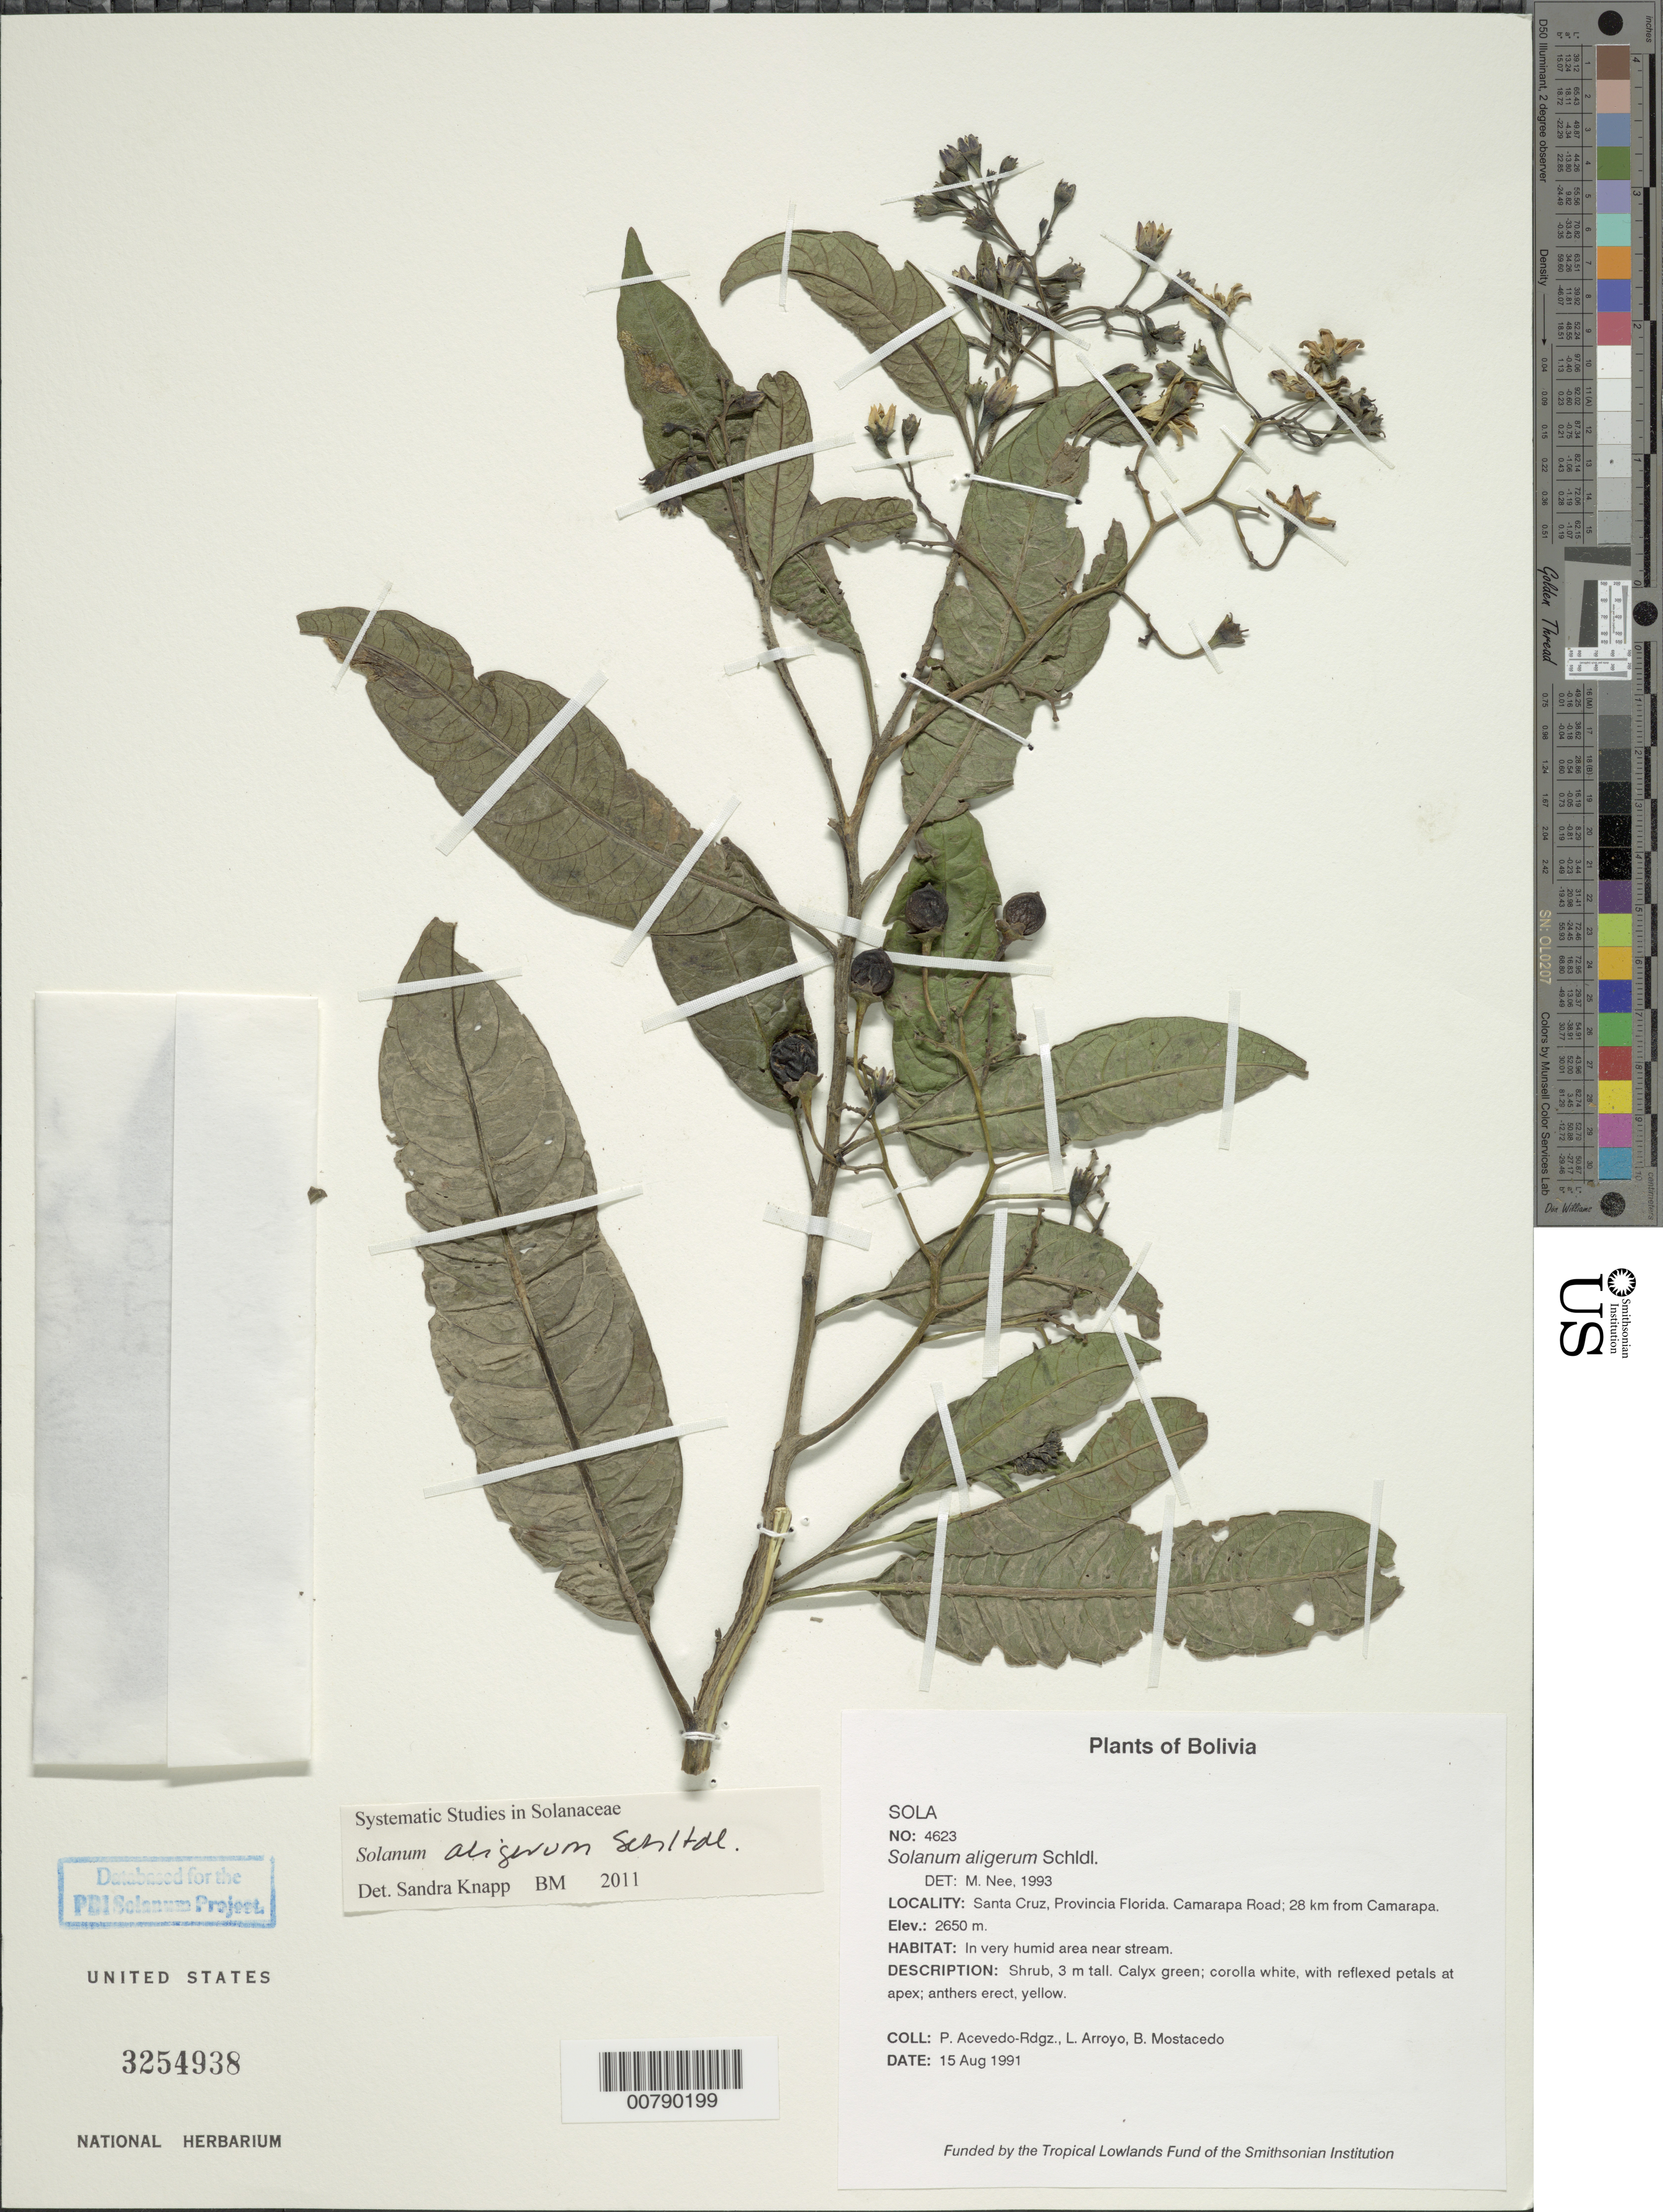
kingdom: Plantae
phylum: Tracheophyta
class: Magnoliopsida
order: Solanales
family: Solanaceae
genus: Solanum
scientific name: Solanum aligerum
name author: Schltdl.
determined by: Knapp, S. D.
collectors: P. Acevedo-Rodr., L. Arroyo & B. Mostacedo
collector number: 4623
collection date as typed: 15 Aug 1991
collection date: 1991-08-15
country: Bolivia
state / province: Santa Cruz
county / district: Florida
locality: Camarapa Road; 28 km from Camarapa.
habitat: in very humid area near stream.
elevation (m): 2650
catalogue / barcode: US 3254938